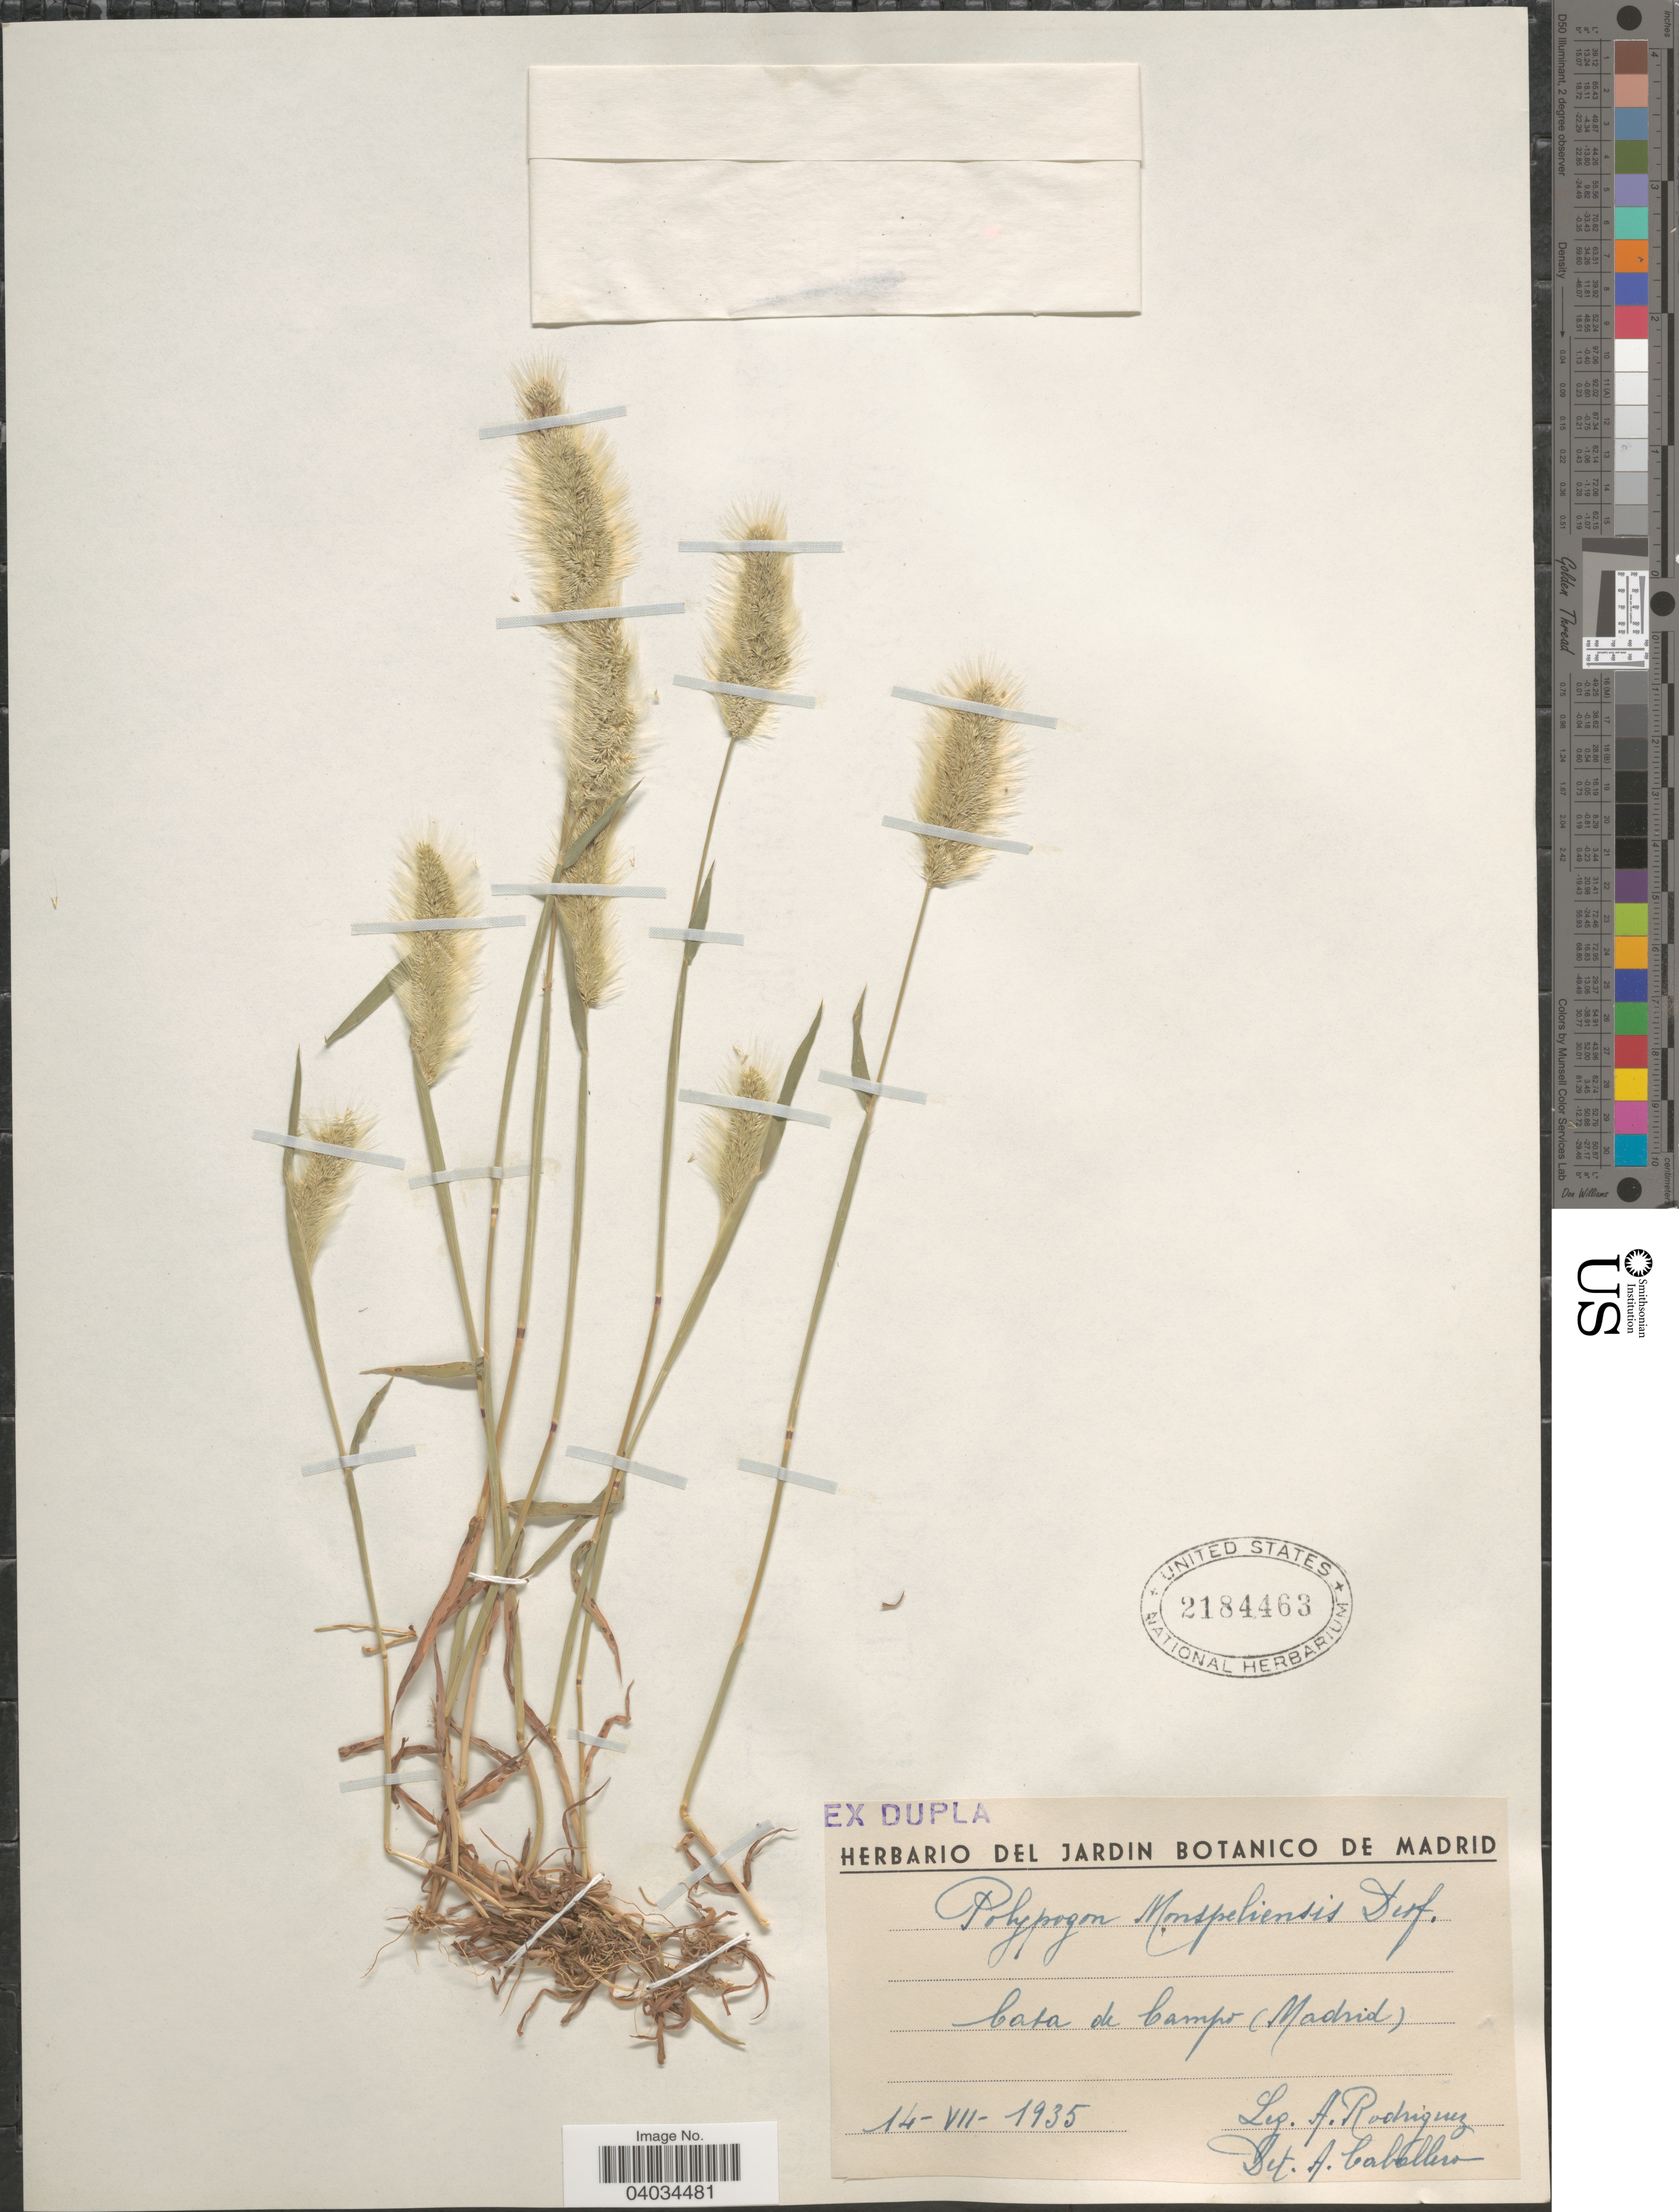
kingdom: Plantae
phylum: Tracheophyta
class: Liliopsida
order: Poales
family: Poaceae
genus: Polypogon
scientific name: Polypogon monspeliensis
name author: (L.) Desf.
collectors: A. Rodriguez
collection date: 1935-07-14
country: Spain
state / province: Madrid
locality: Cata de Campo (Madrid).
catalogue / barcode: US 2184463